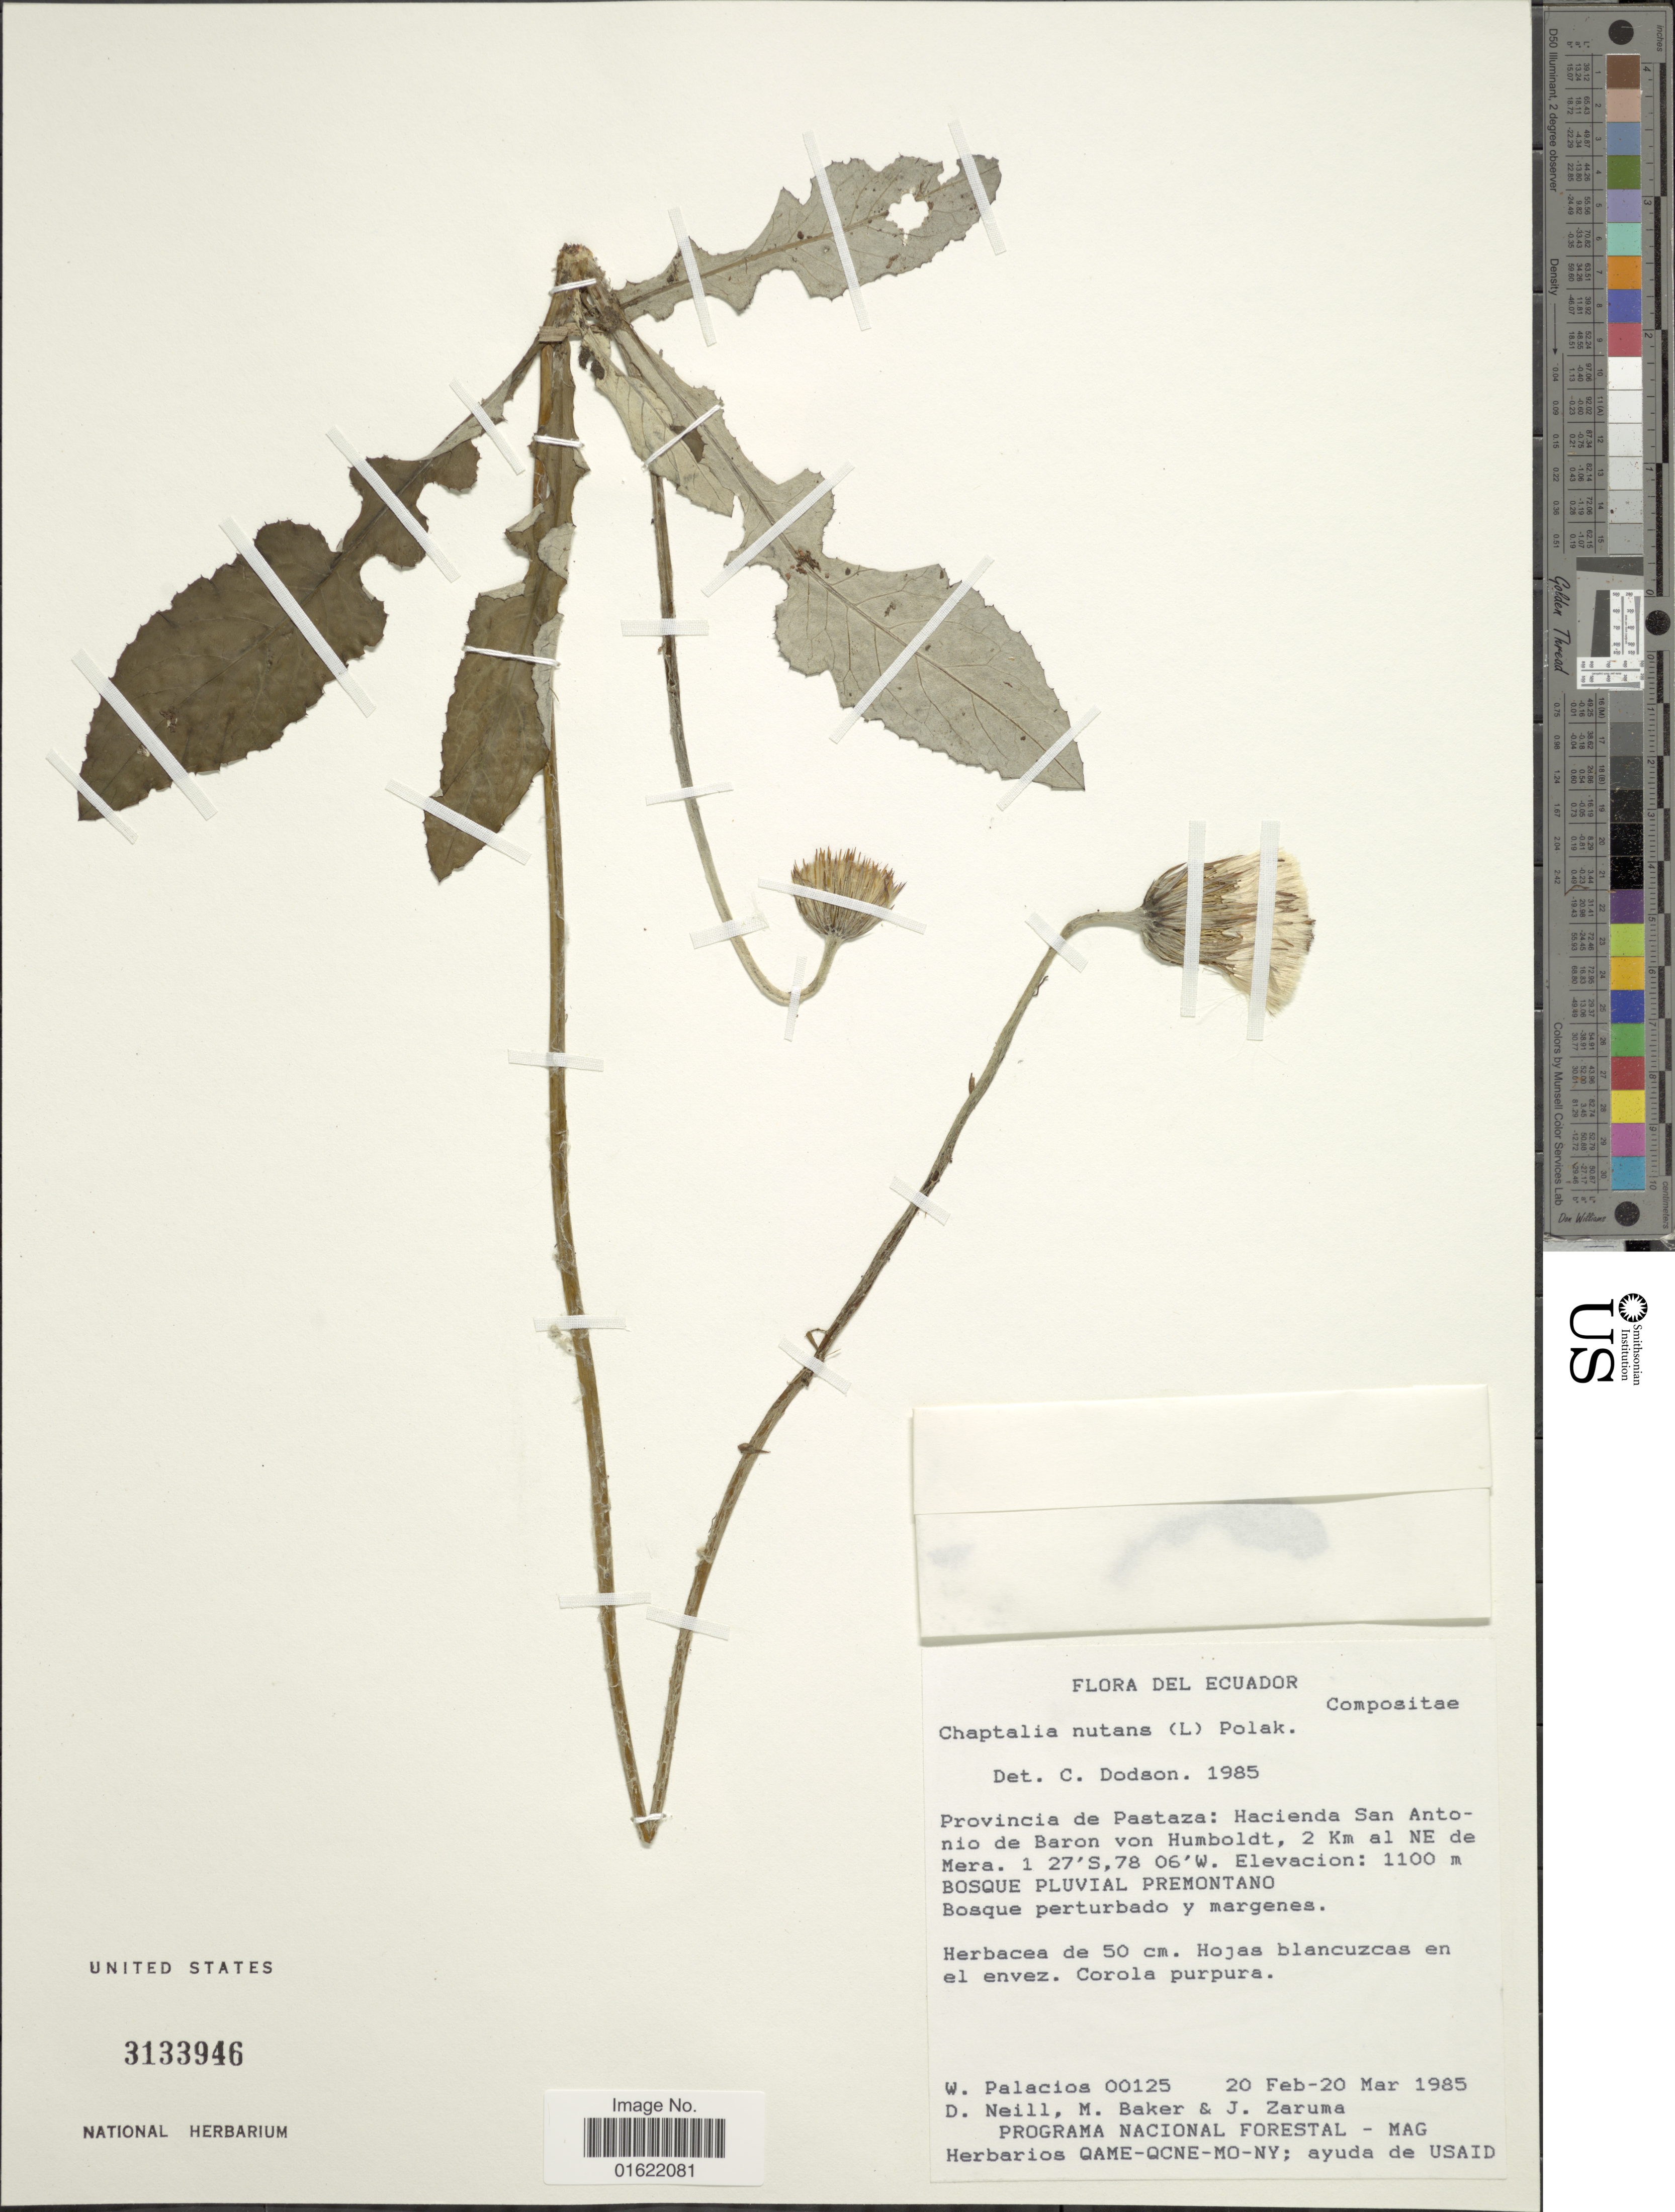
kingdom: Plantae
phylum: Tracheophyta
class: Magnoliopsida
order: Asterales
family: Asteraceae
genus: Chaptalia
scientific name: Chaptalia nutans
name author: (L.) Pol.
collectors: W. Palacios, D. Neill, M. Baker & J. Zaruma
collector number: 00125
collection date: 1985-02-20/1985-03-20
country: Ecuador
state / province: Pastaza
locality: Hacienda Sam Antonio de Baron von Humboldt, 2 km al NE de Bosque Pluvial Premontano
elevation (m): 1100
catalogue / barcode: US 3133946